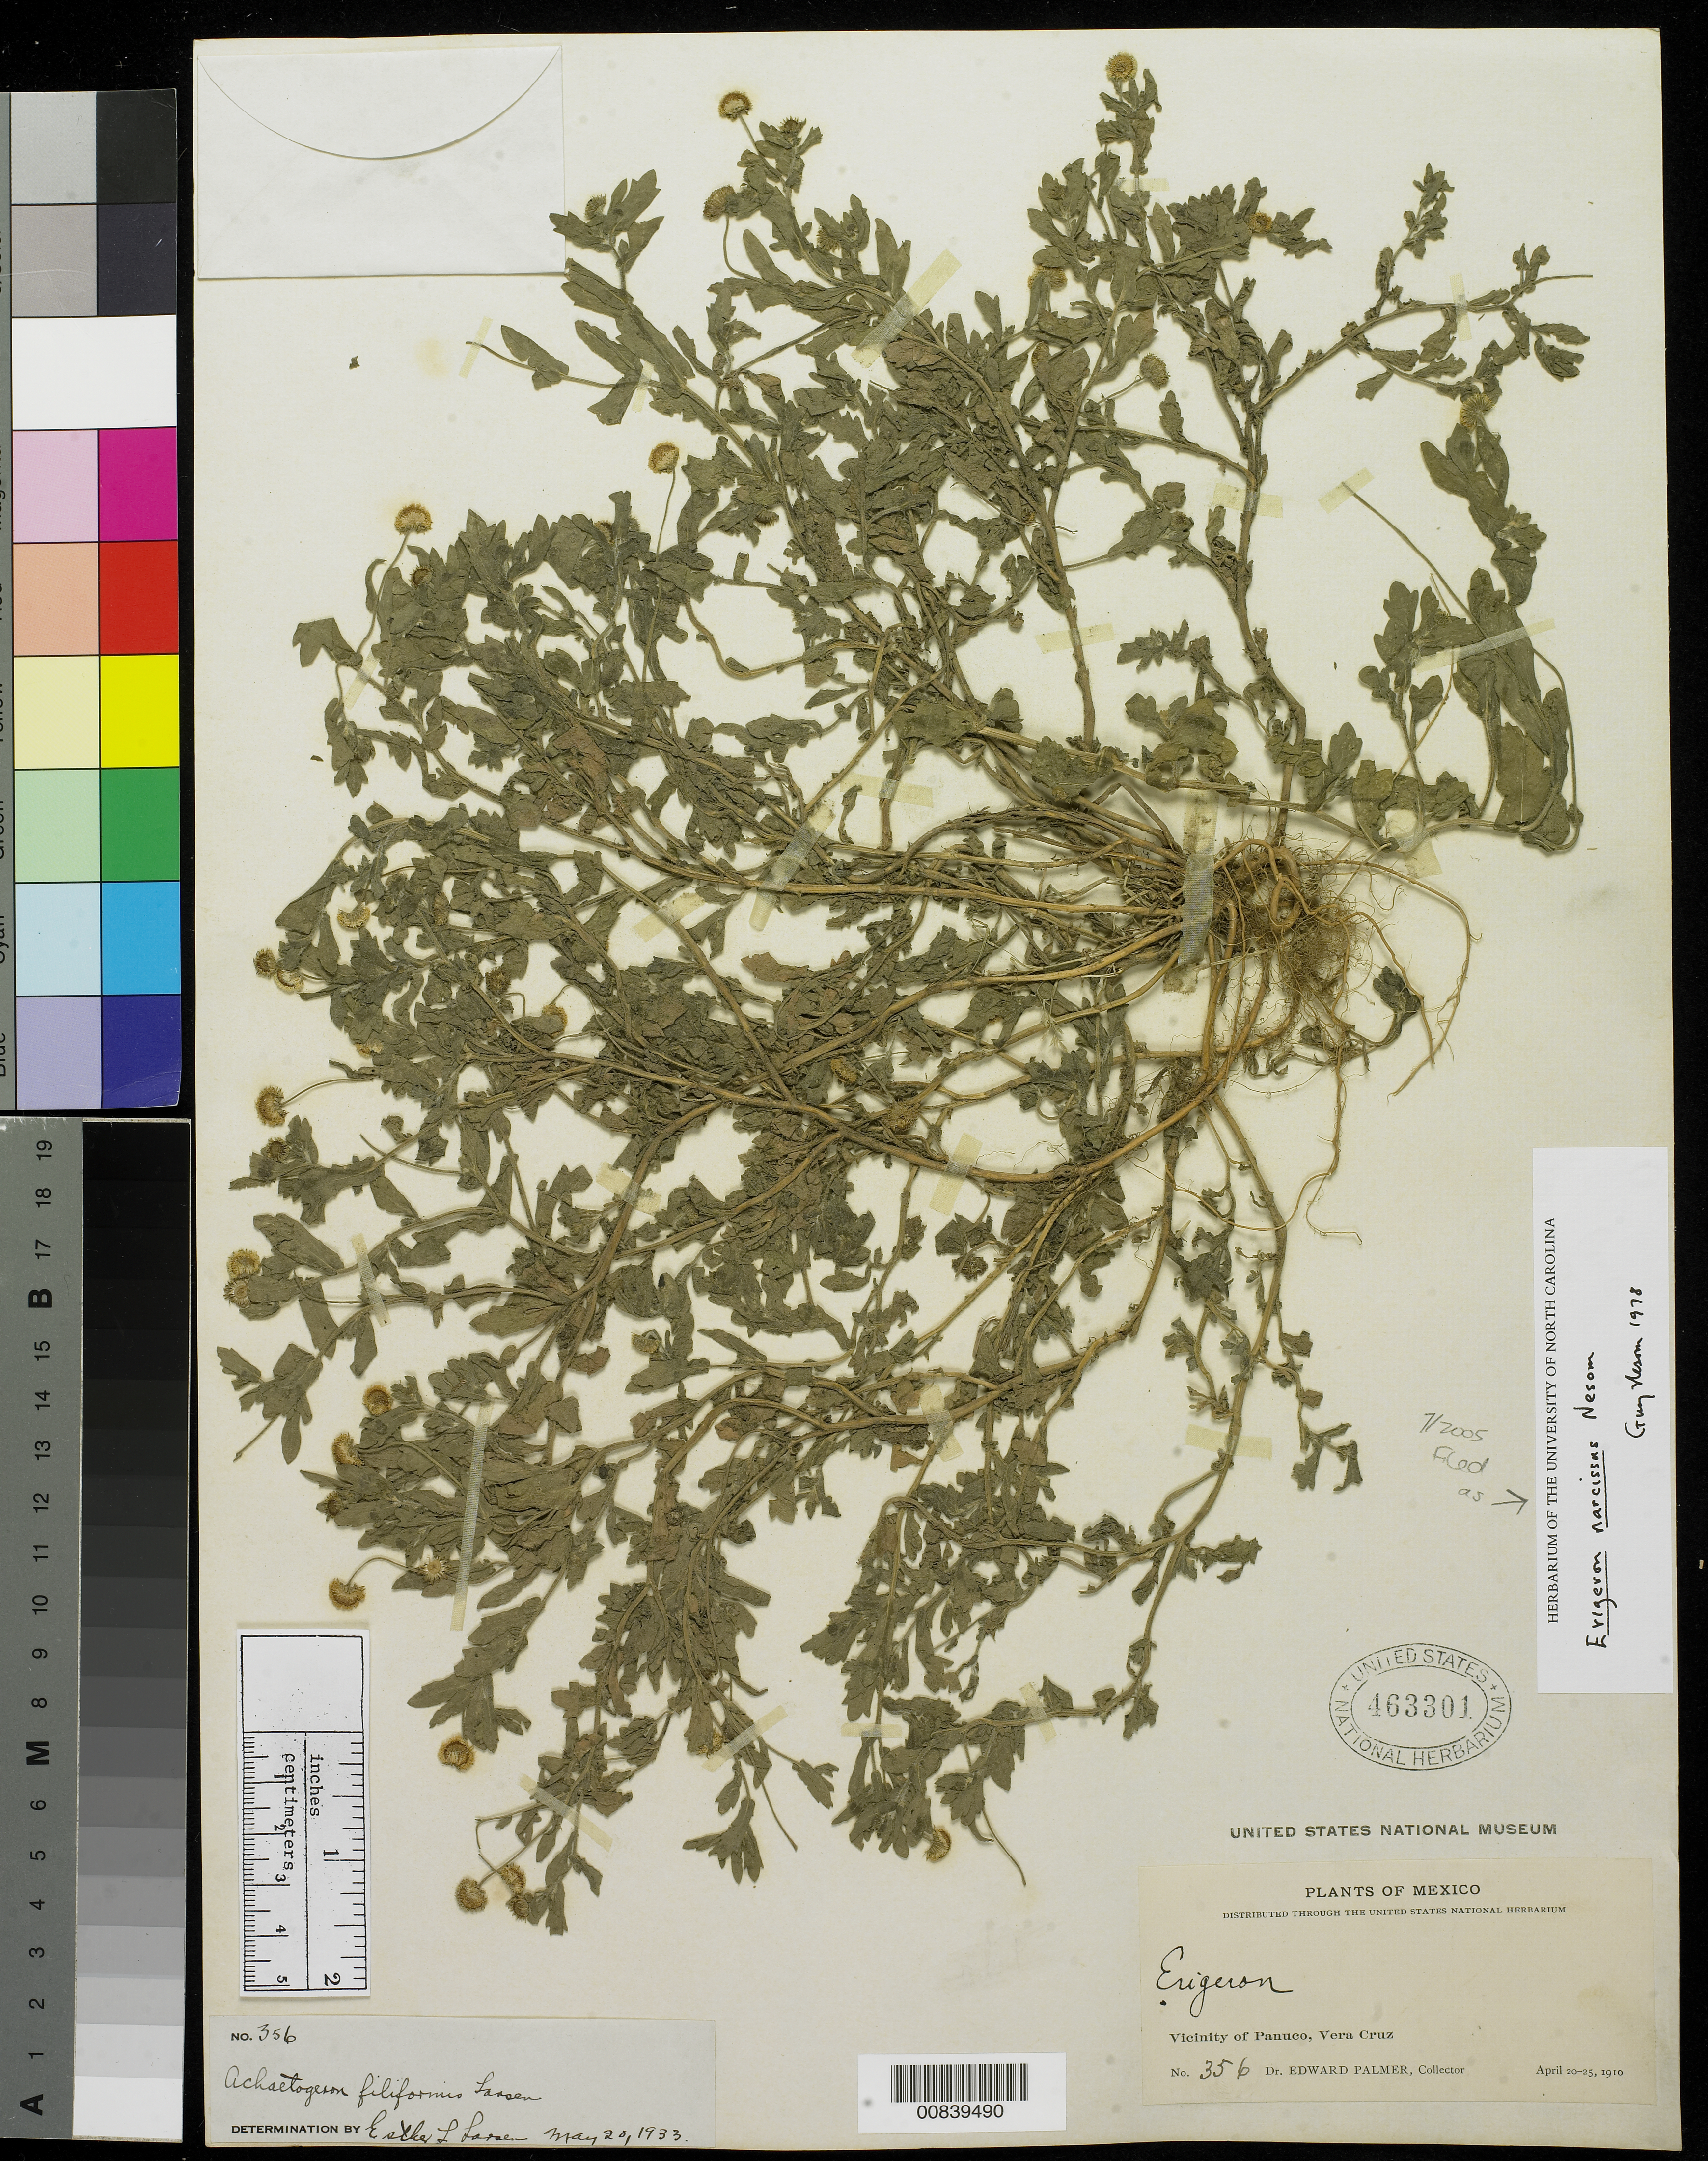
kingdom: Plantae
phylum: Tracheophyta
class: Magnoliopsida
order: Asterales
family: Asteraceae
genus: Erigeron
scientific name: Erigeron narcissus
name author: G.L. Nesom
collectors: E. Palmer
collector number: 356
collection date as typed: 20 Apr 1910 to 25 Apr 1910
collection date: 1910-04-20/1910-04-25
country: Mexico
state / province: Veracruz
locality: Vicinity of Panuco, Veracruz.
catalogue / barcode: US 463301